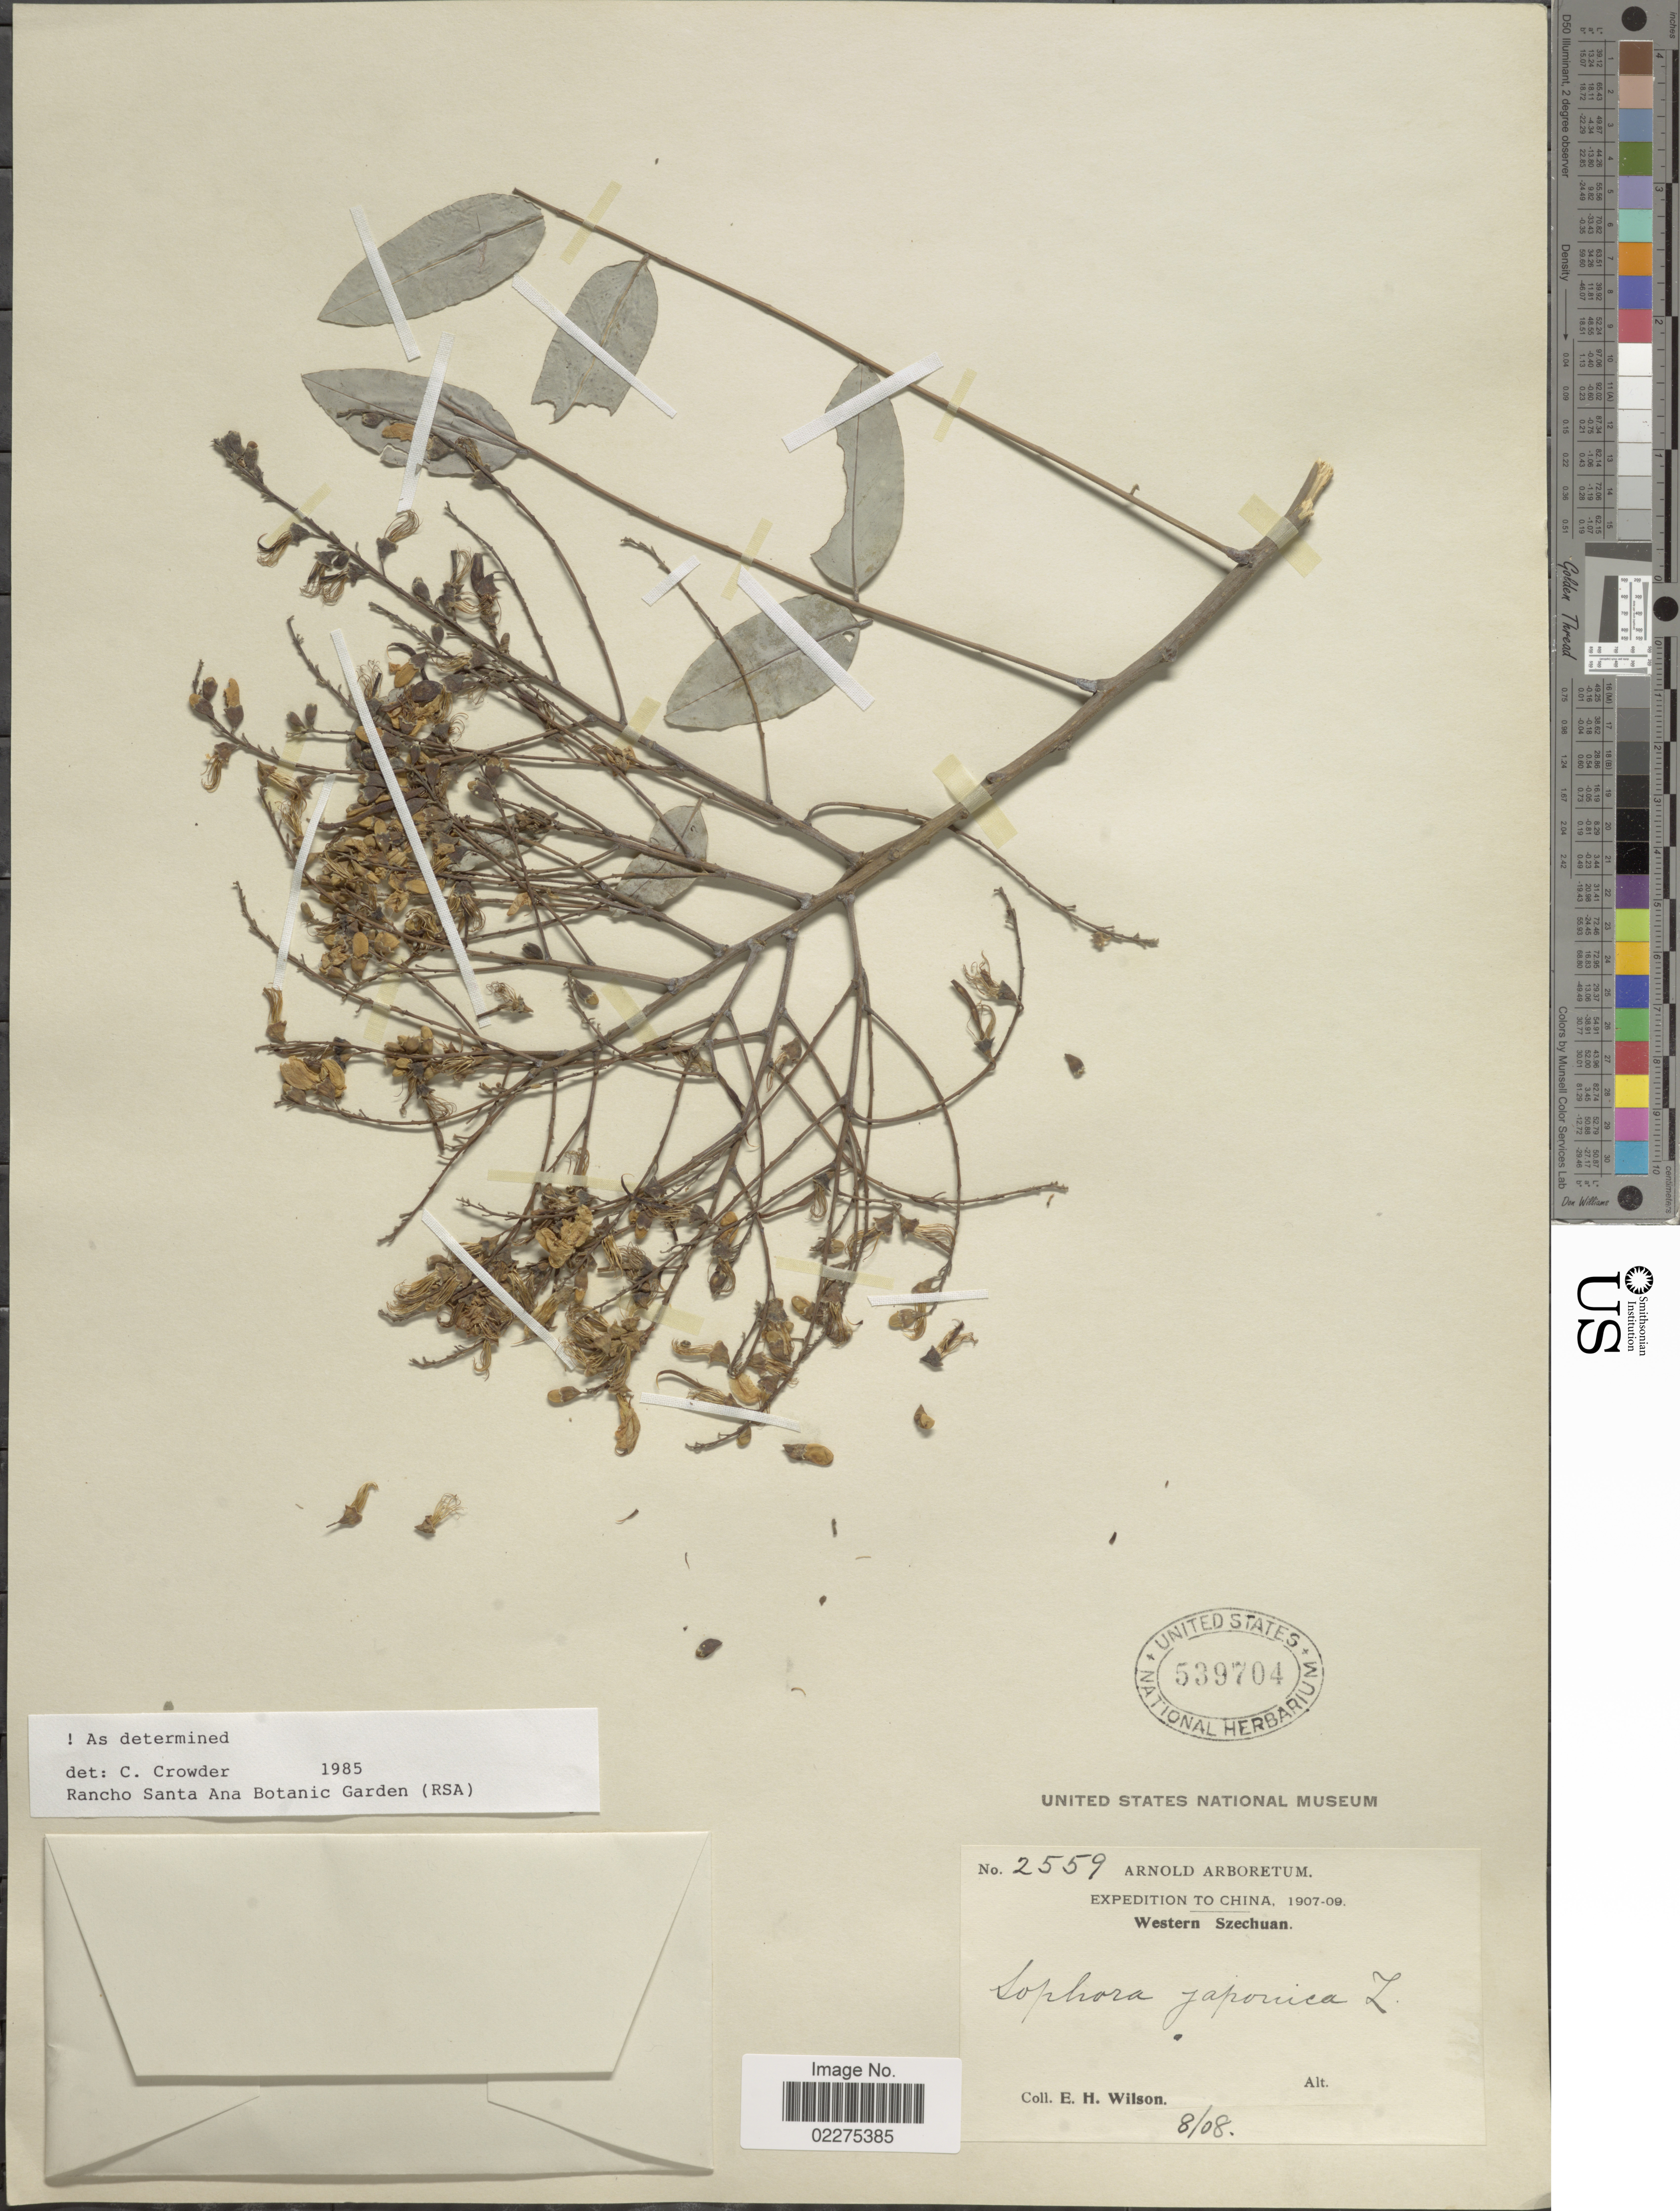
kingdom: Plantae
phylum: Tracheophyta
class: Magnoliopsida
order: Fabales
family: Fabaceae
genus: Sophora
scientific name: Sophora japonica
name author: L.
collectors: E. Wilson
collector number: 2559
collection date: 1908-08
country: China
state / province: Sichuan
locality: Western Szechuan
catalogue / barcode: US 539704